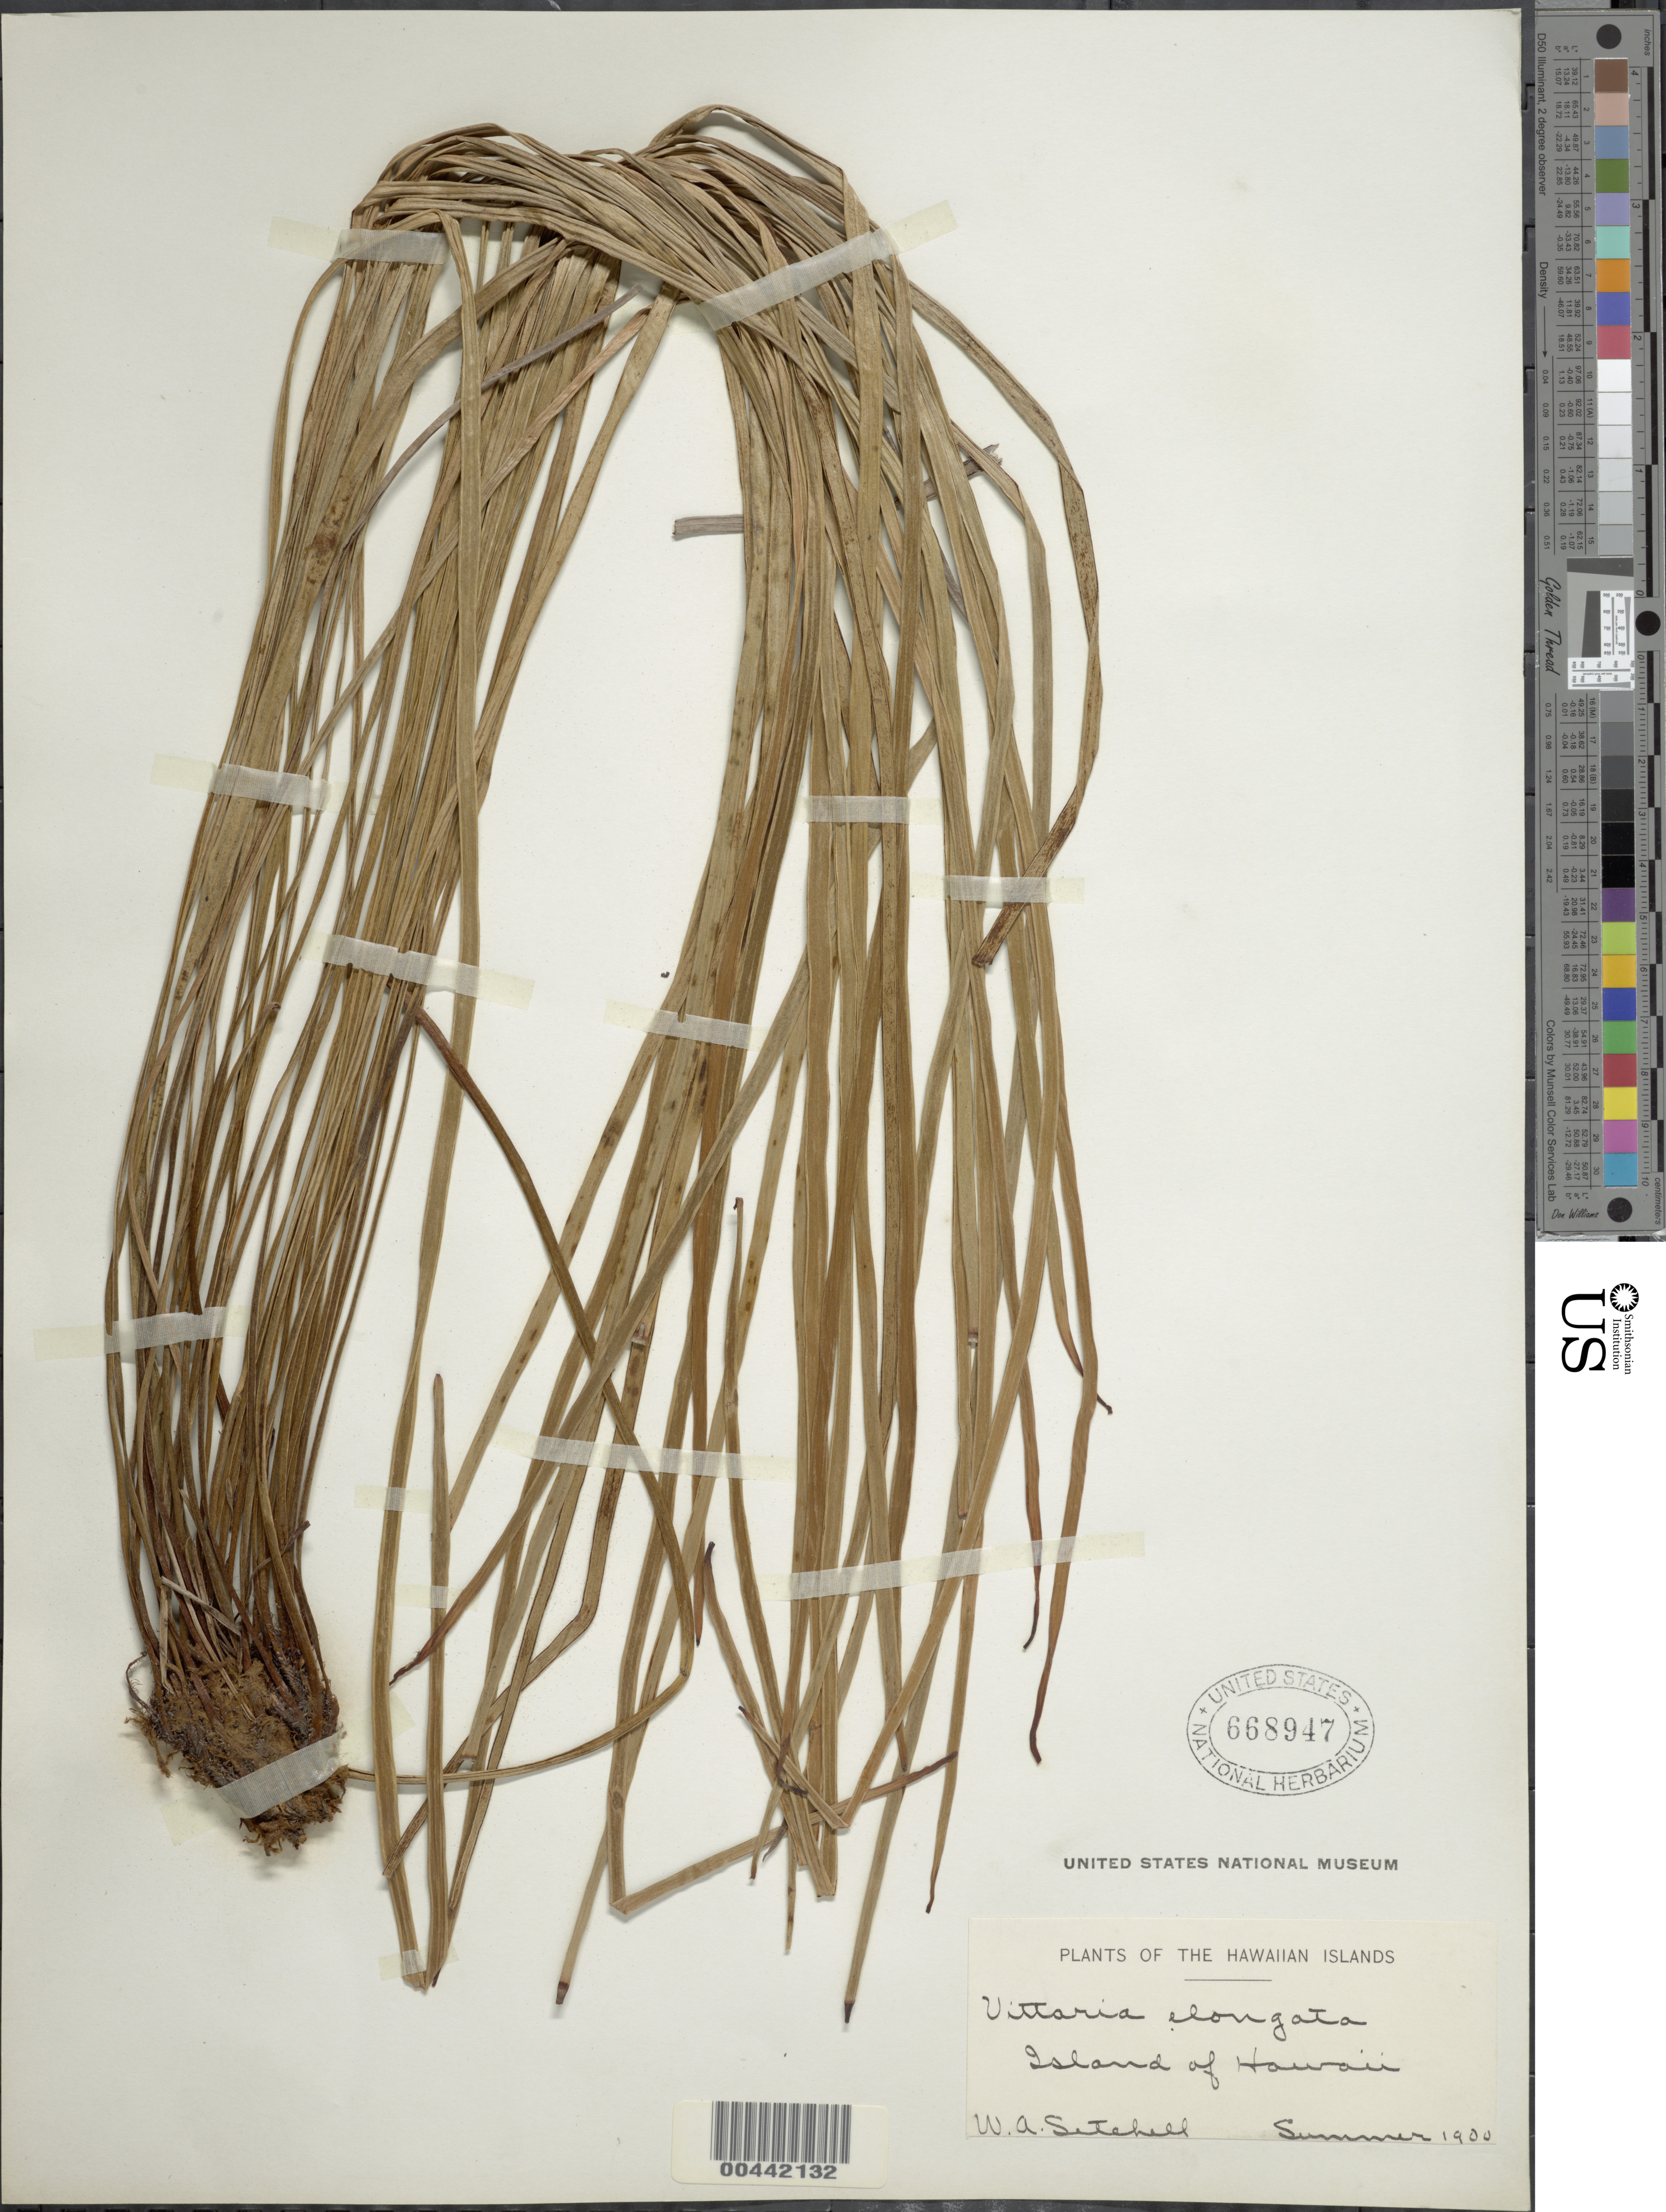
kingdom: Plantae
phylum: Tracheophyta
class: Polypodiopsida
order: Polypodiales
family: Pteridaceae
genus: Haplopteris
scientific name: Haplopteris elongata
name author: (Sw.) Crane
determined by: Wagner, W. L., (BOT), Smithsonian Institution - National Museum of Natural History (UNITED STATES)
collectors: W. Setchell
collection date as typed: Sum 1900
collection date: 1900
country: United States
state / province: Hawaii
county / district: Hawaii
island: Hawaii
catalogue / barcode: US 668947